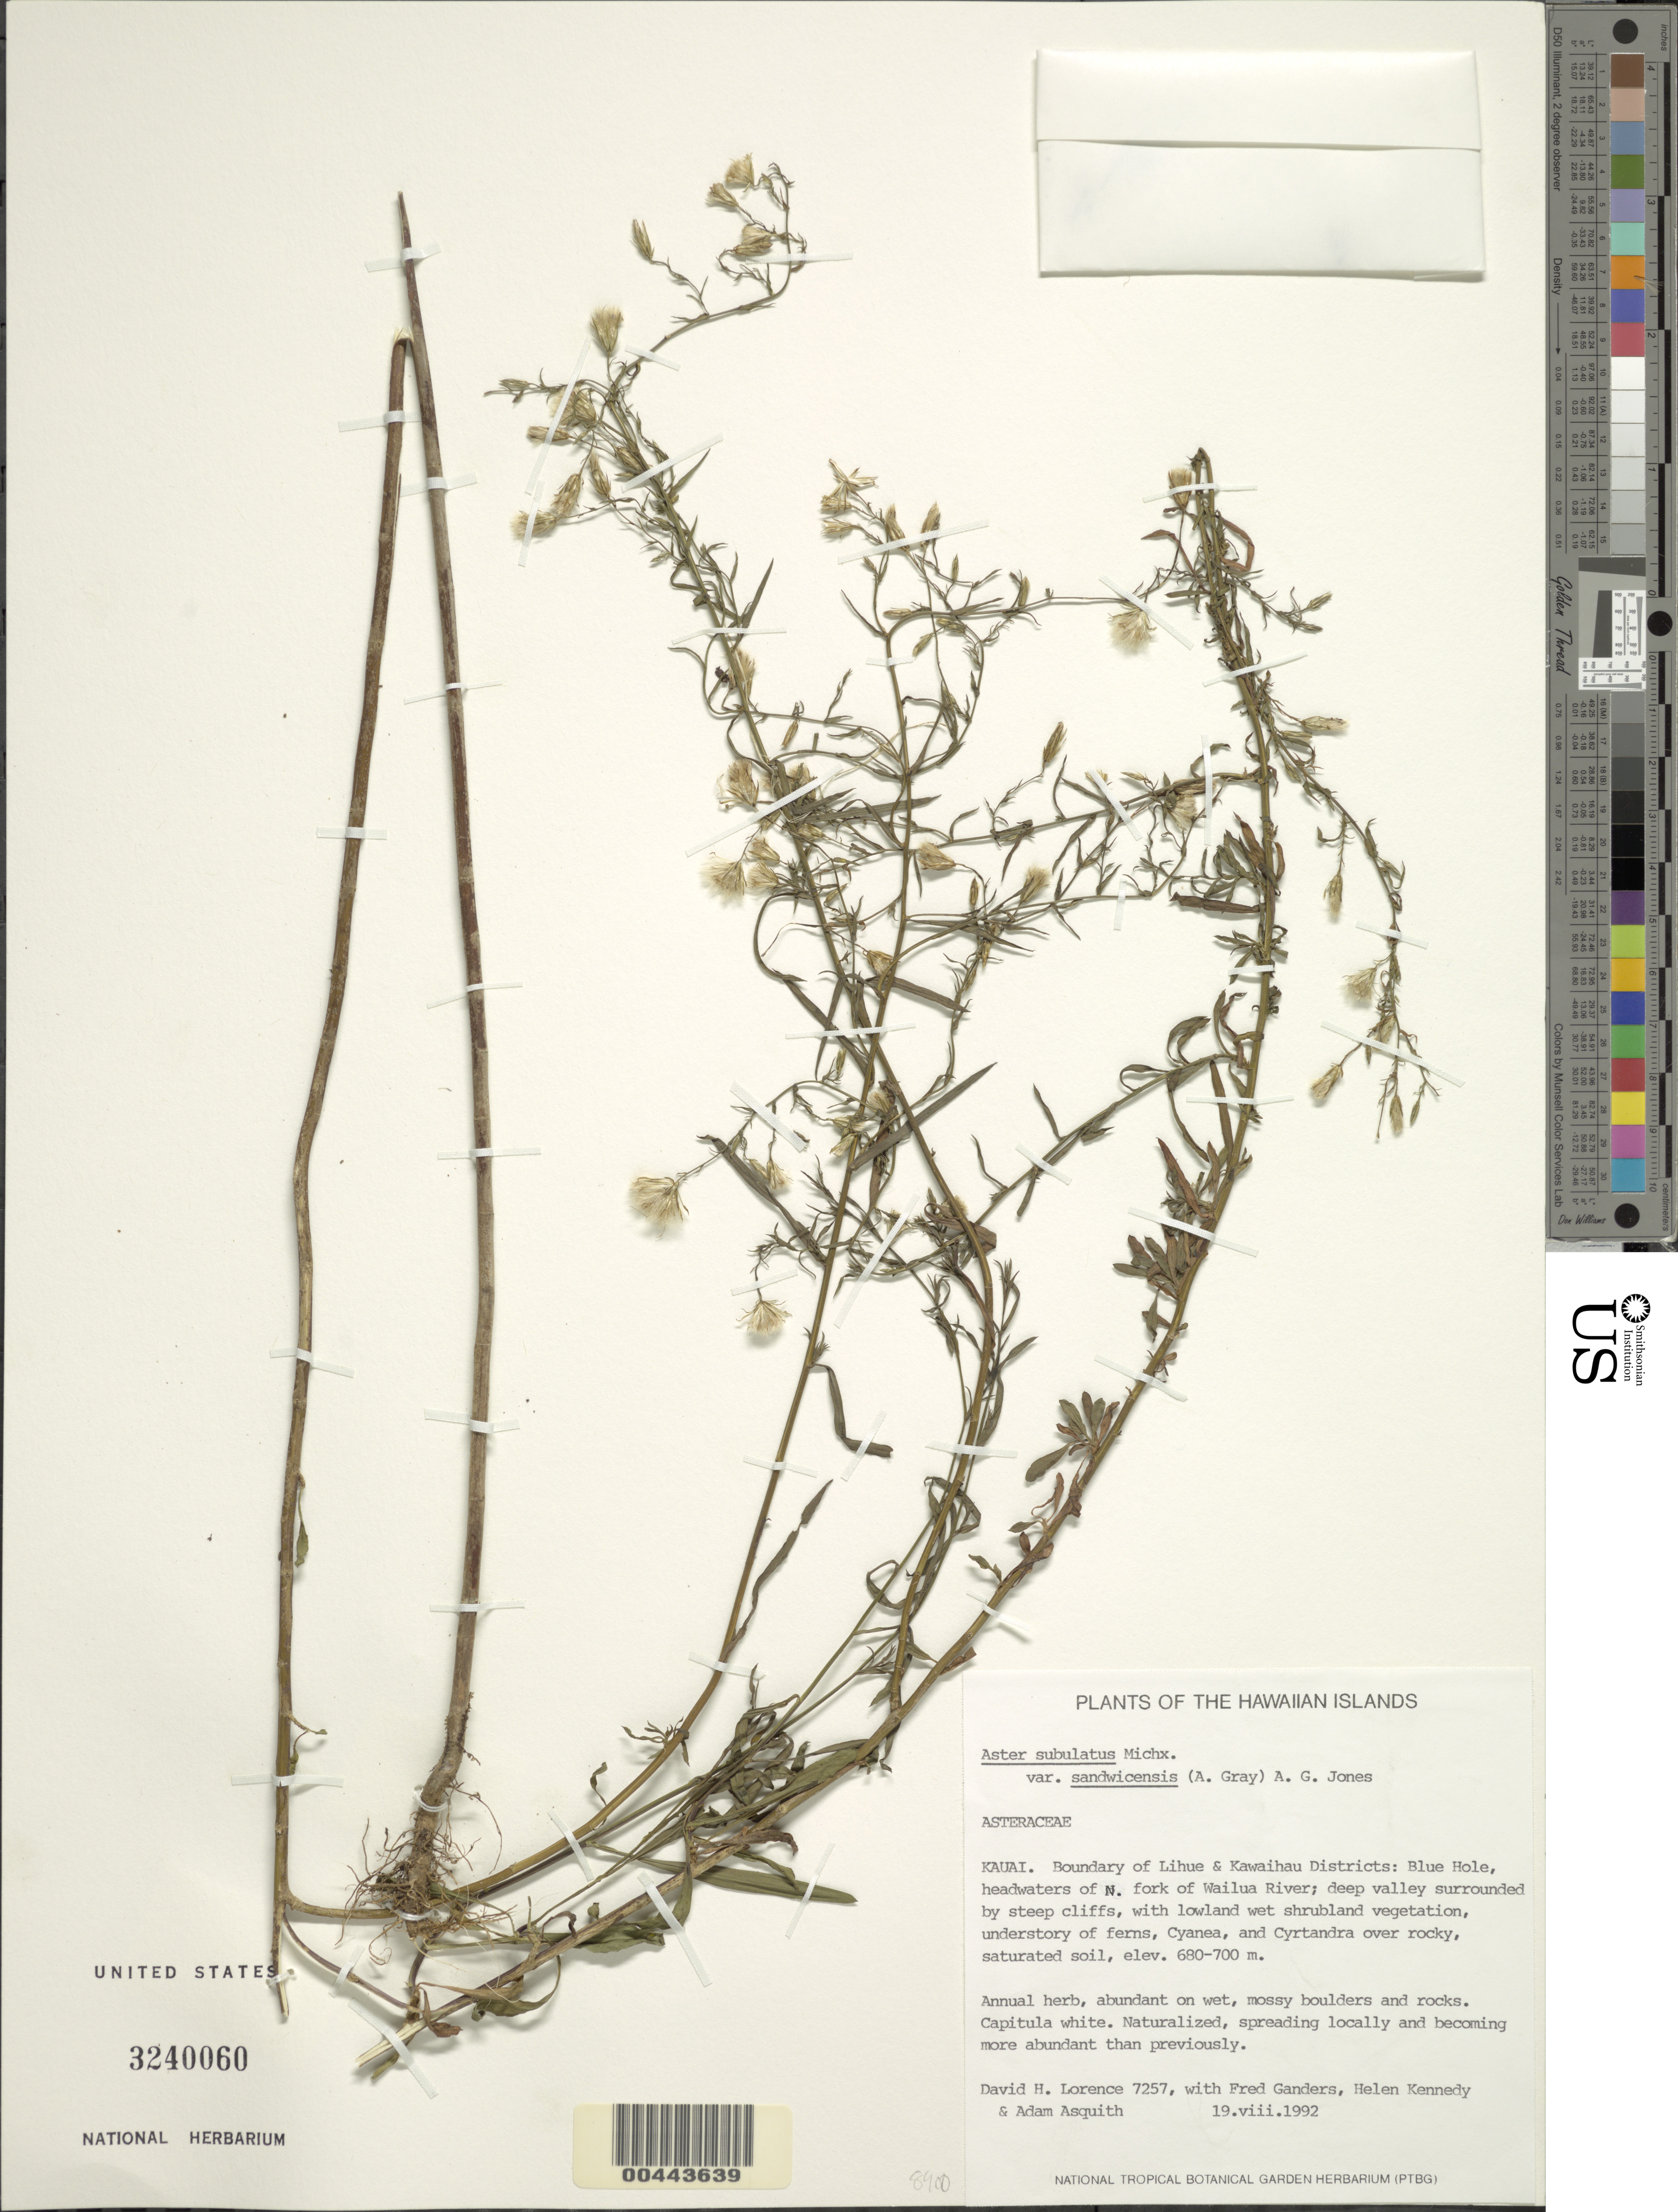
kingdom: Plantae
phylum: Tracheophyta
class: Magnoliopsida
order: Asterales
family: Asteraceae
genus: Symphyotrichum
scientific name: Symphyotrichum expansum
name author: (Poepp. ex Spreng.) G.L. Nesom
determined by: Wagner, W. L., (BOT), Smithsonian Institution - National Museum of Natural History (UNITED STATES)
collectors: D. Lorence, F. R. Ganders, H. Kennedy & A. Asquith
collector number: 7257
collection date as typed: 19 Aug 1992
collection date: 1992-08-19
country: United States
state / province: Hawaii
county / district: Kauai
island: Kaua'i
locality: Boundary of Lihue and Kawaihau Districts, Blue Hole, hdwtrs of N fork of Wailua River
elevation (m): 680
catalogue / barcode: US 3240060